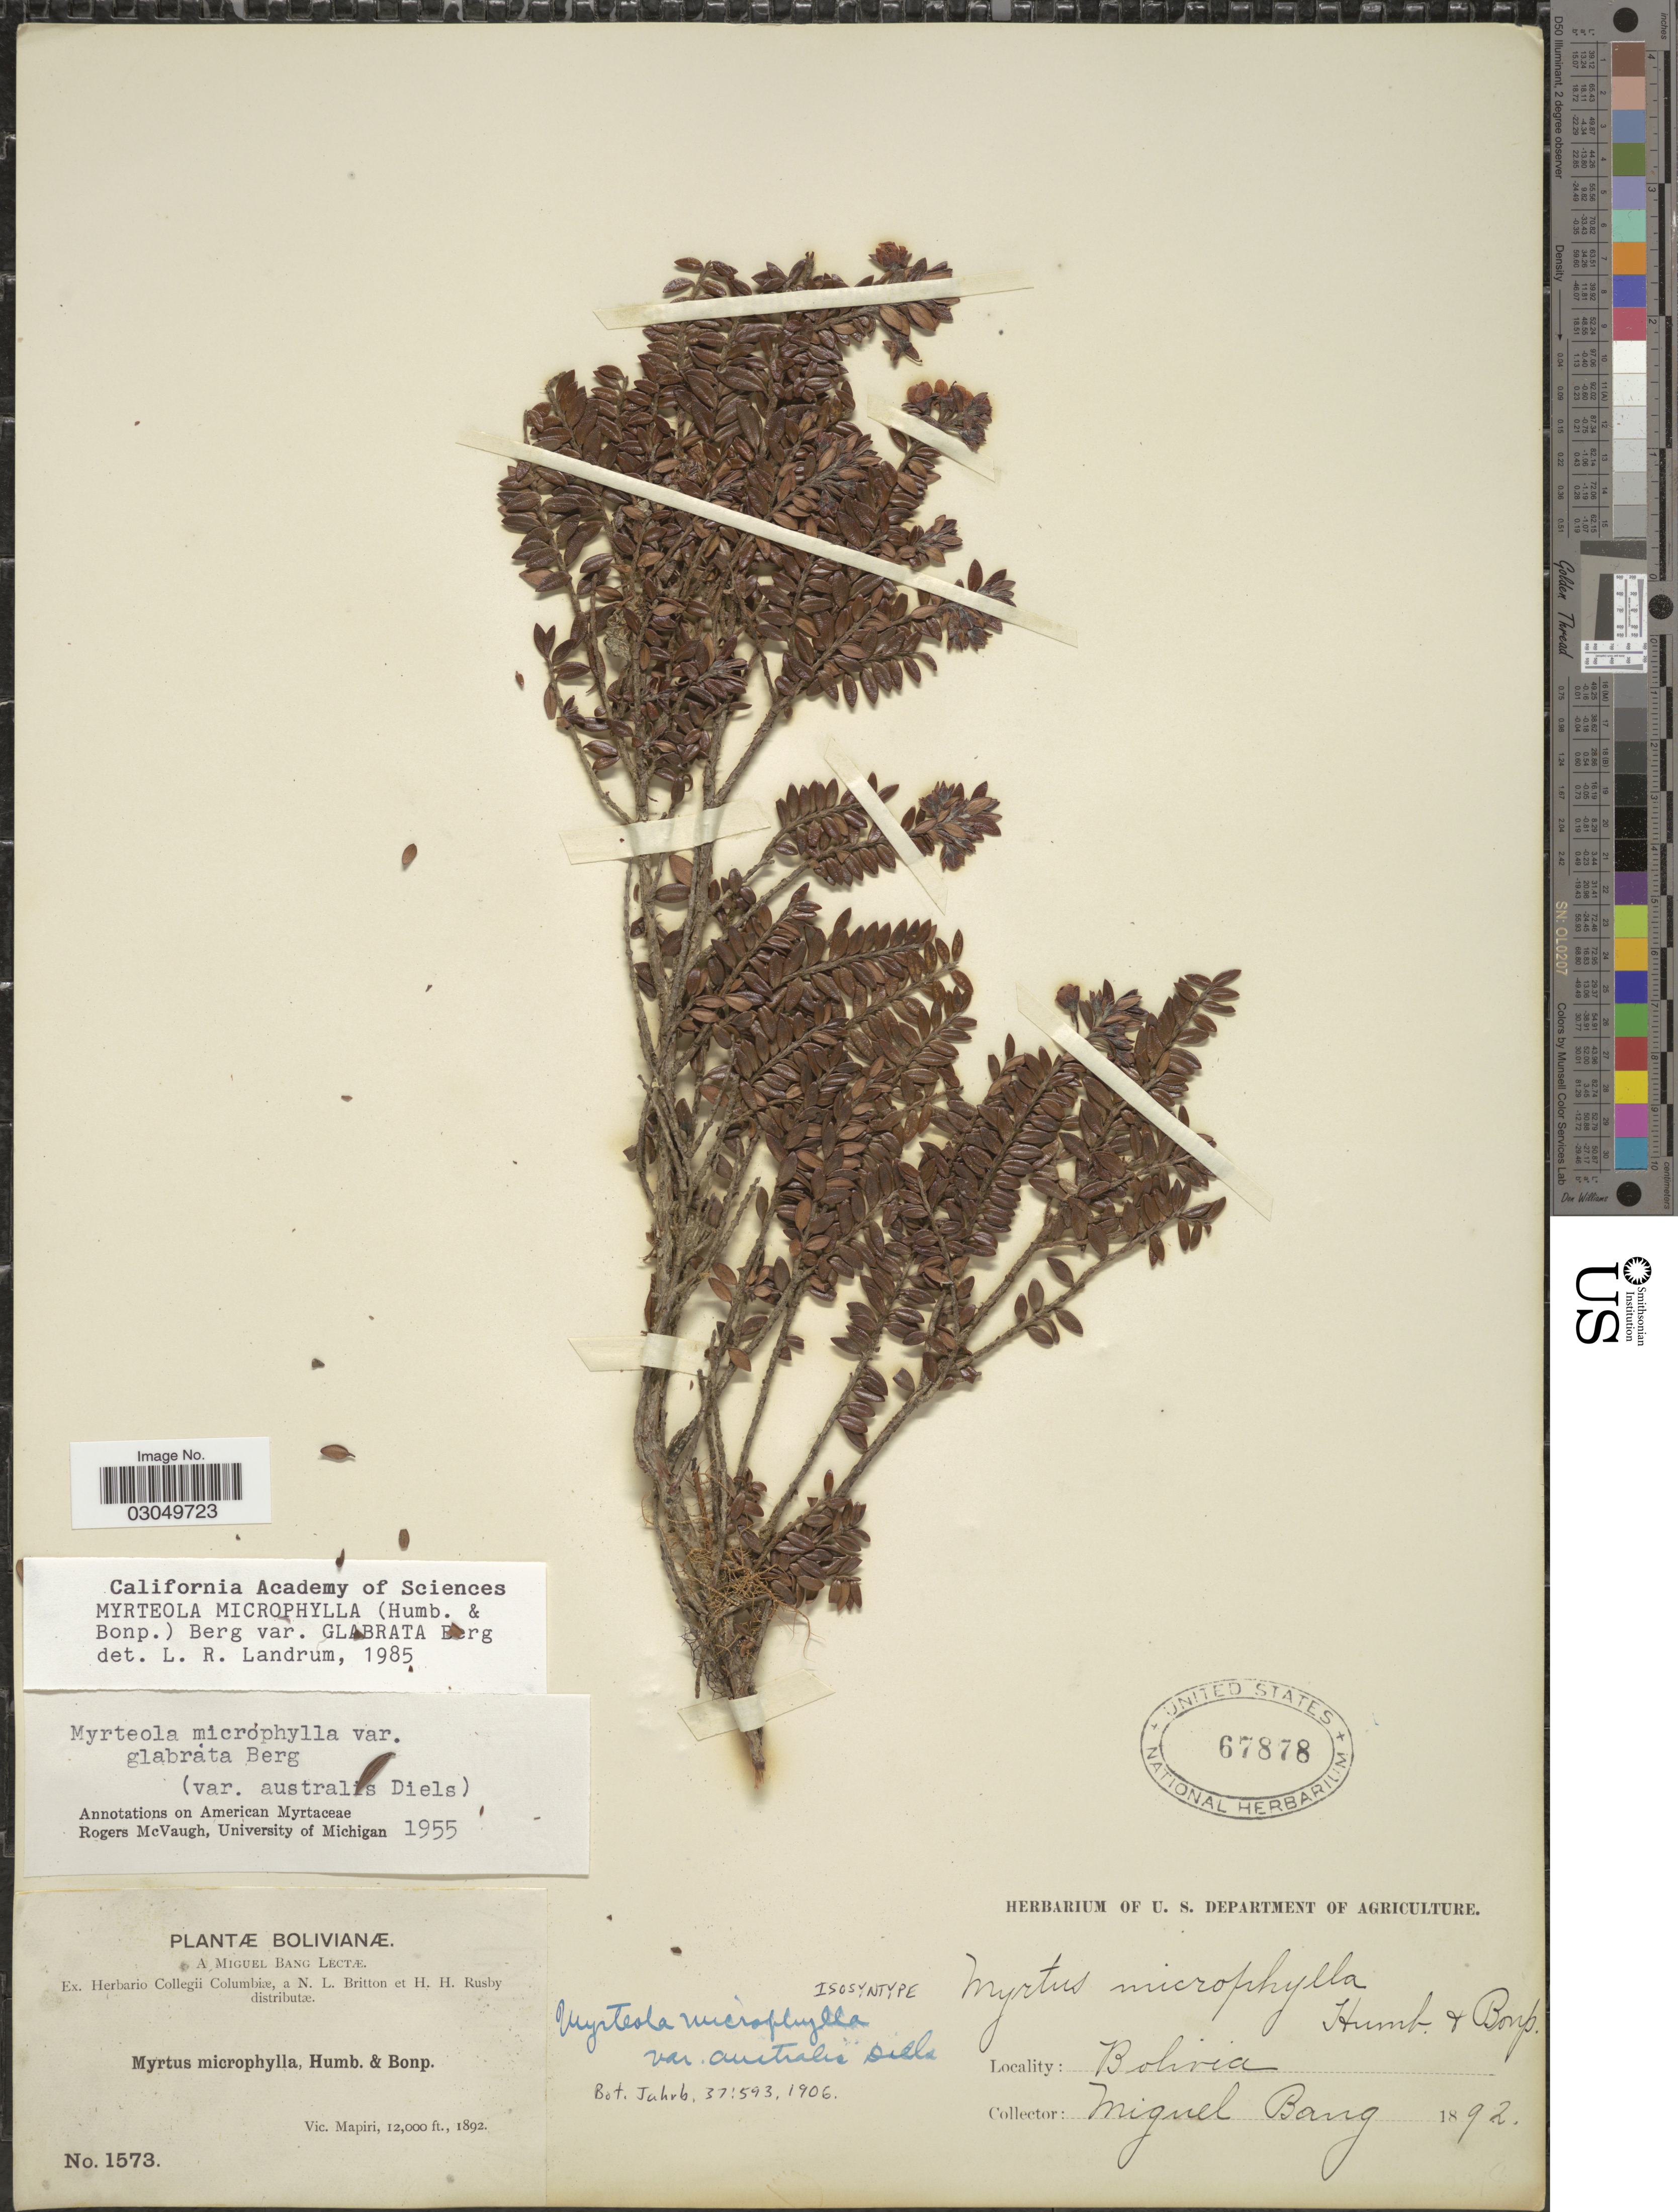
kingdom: Plantae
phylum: Tracheophyta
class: Magnoliopsida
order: Myrtales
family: Myrtaceae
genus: Myrteola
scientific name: Myrteola microphylla var. glabrata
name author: O. Berg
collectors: M. Bang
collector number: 1573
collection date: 1892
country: Bolivia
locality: Vic. Mapiri.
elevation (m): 3658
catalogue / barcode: US 67878